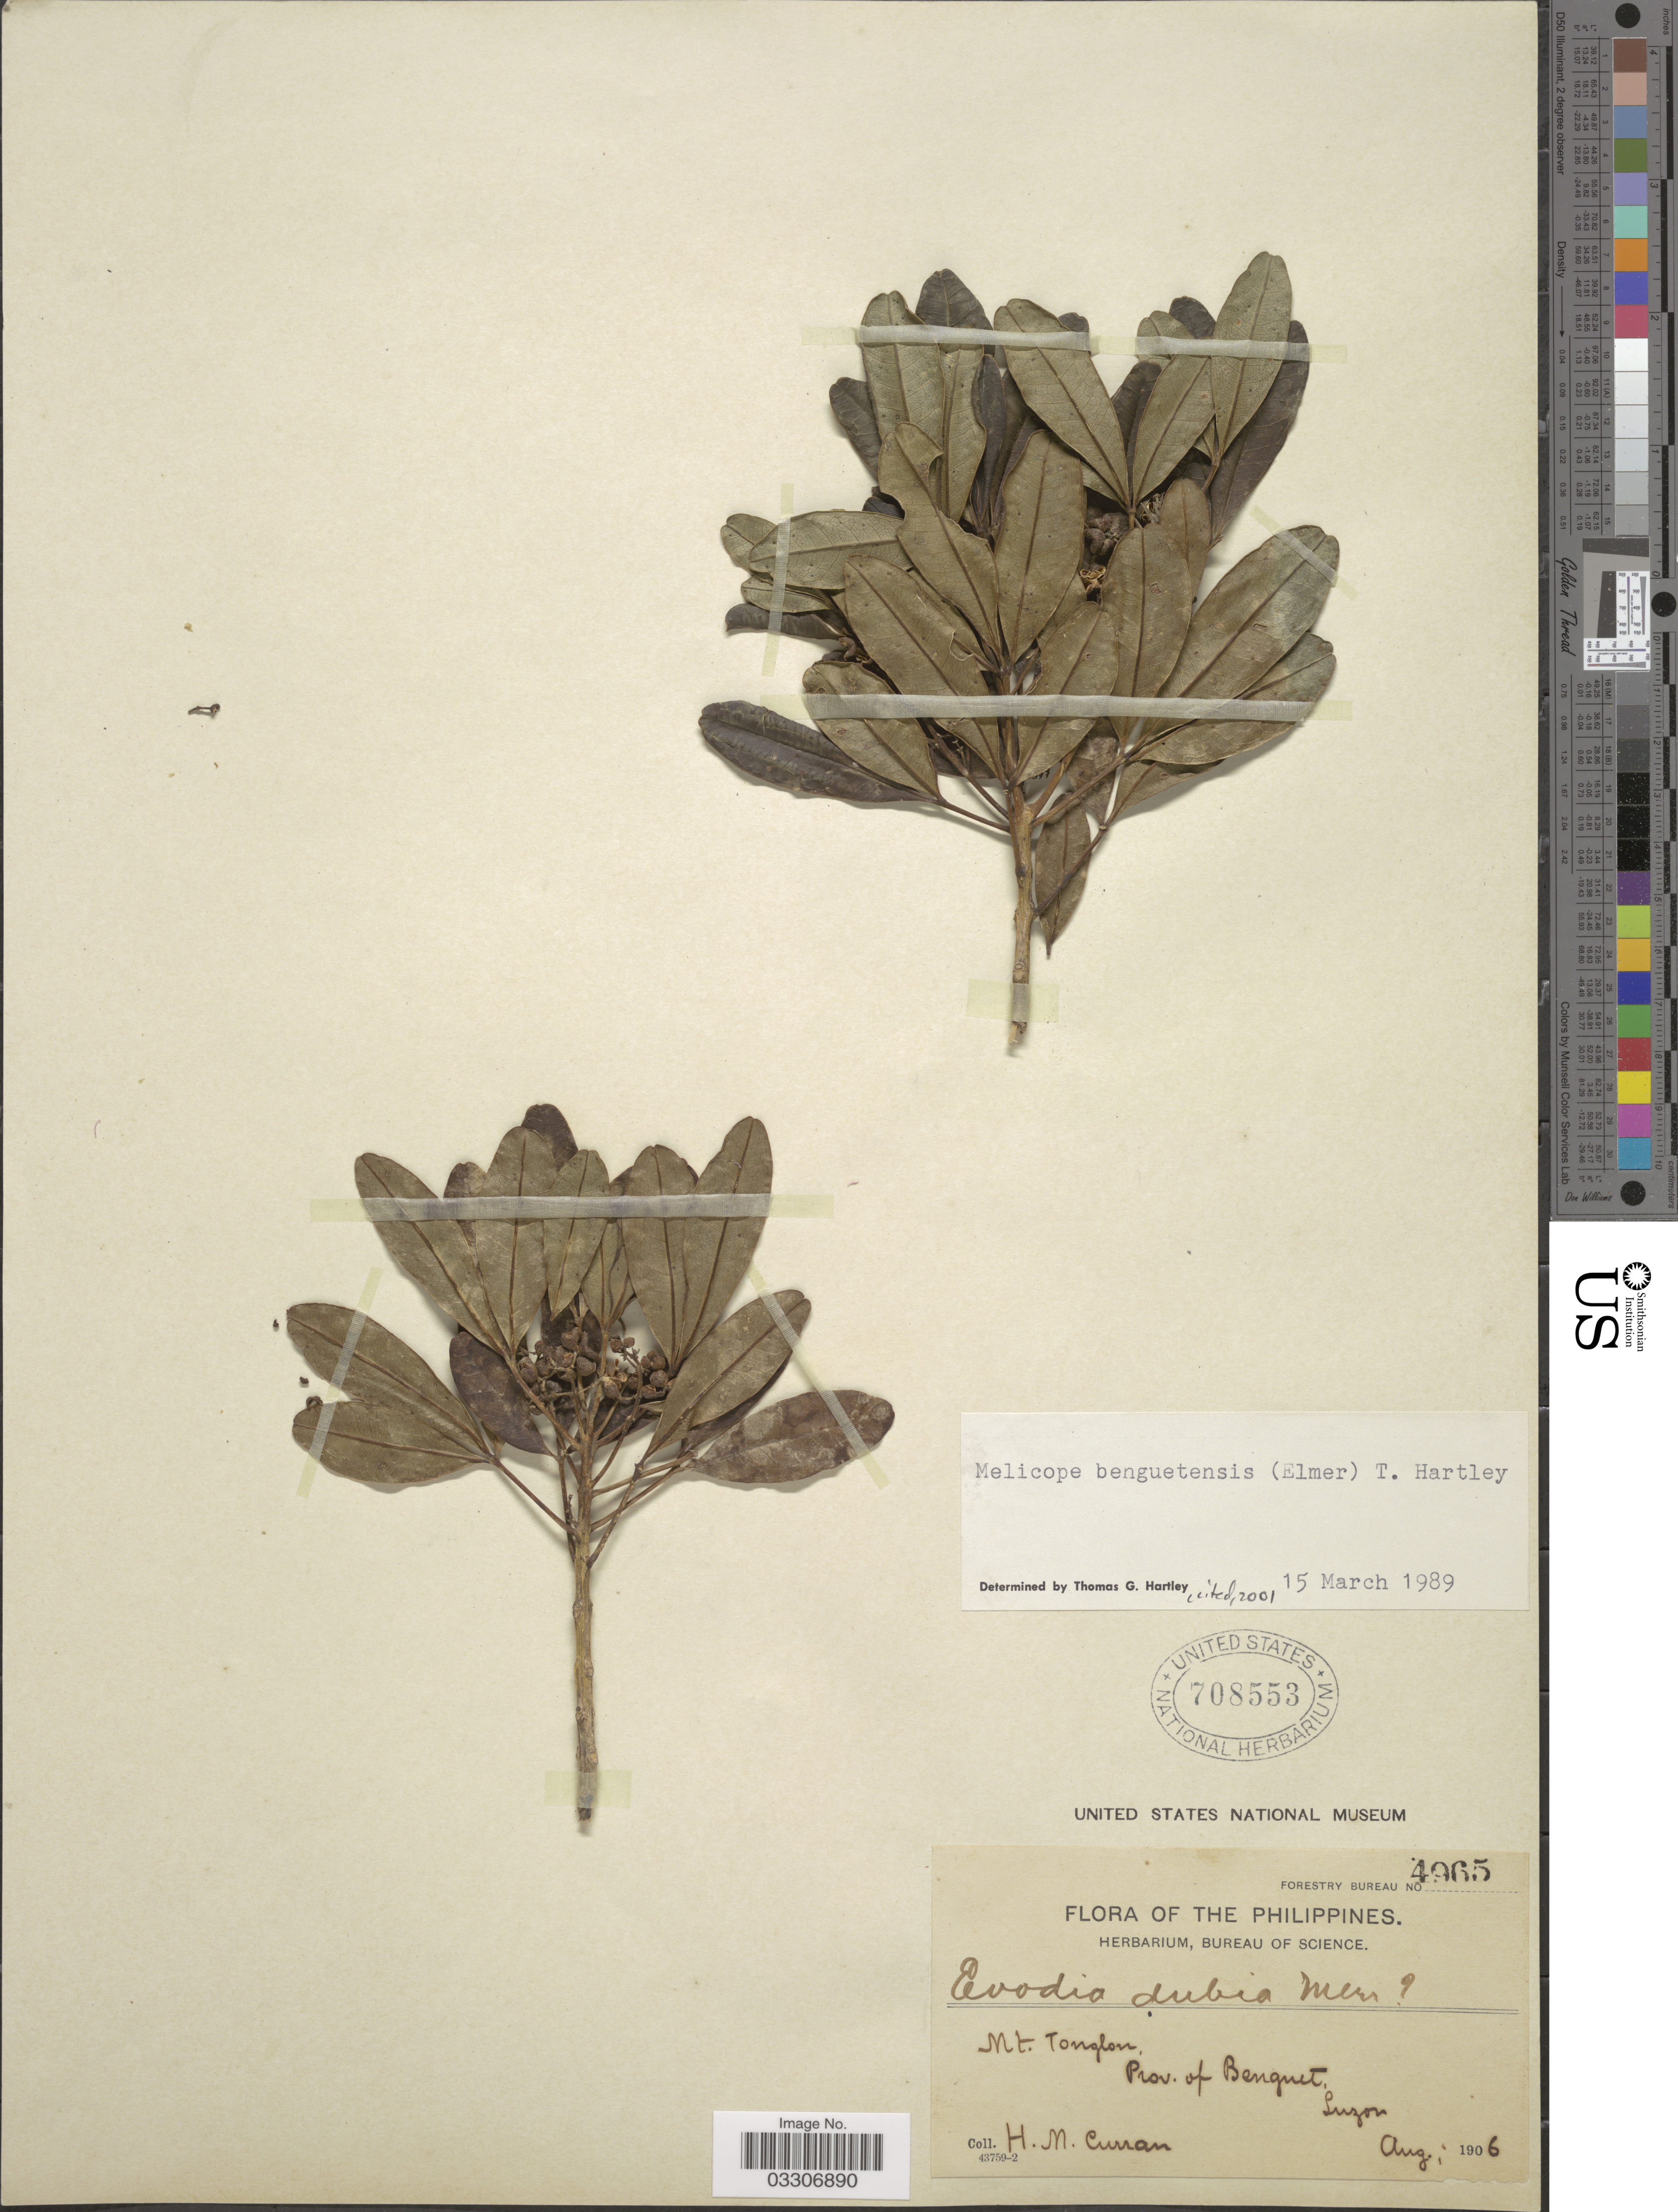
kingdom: Plantae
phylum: Tracheophyta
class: Magnoliopsida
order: Sapindales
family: Rutaceae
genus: Melicope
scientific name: Melicope benguetensis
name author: (Elmer) T.G. Hartley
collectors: H. M. Curran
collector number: Forestry Bureau 4965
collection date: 1906-08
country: Philippines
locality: Mt. Tonglon, Prov. of Benguet, Luzon.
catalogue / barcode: US 708553